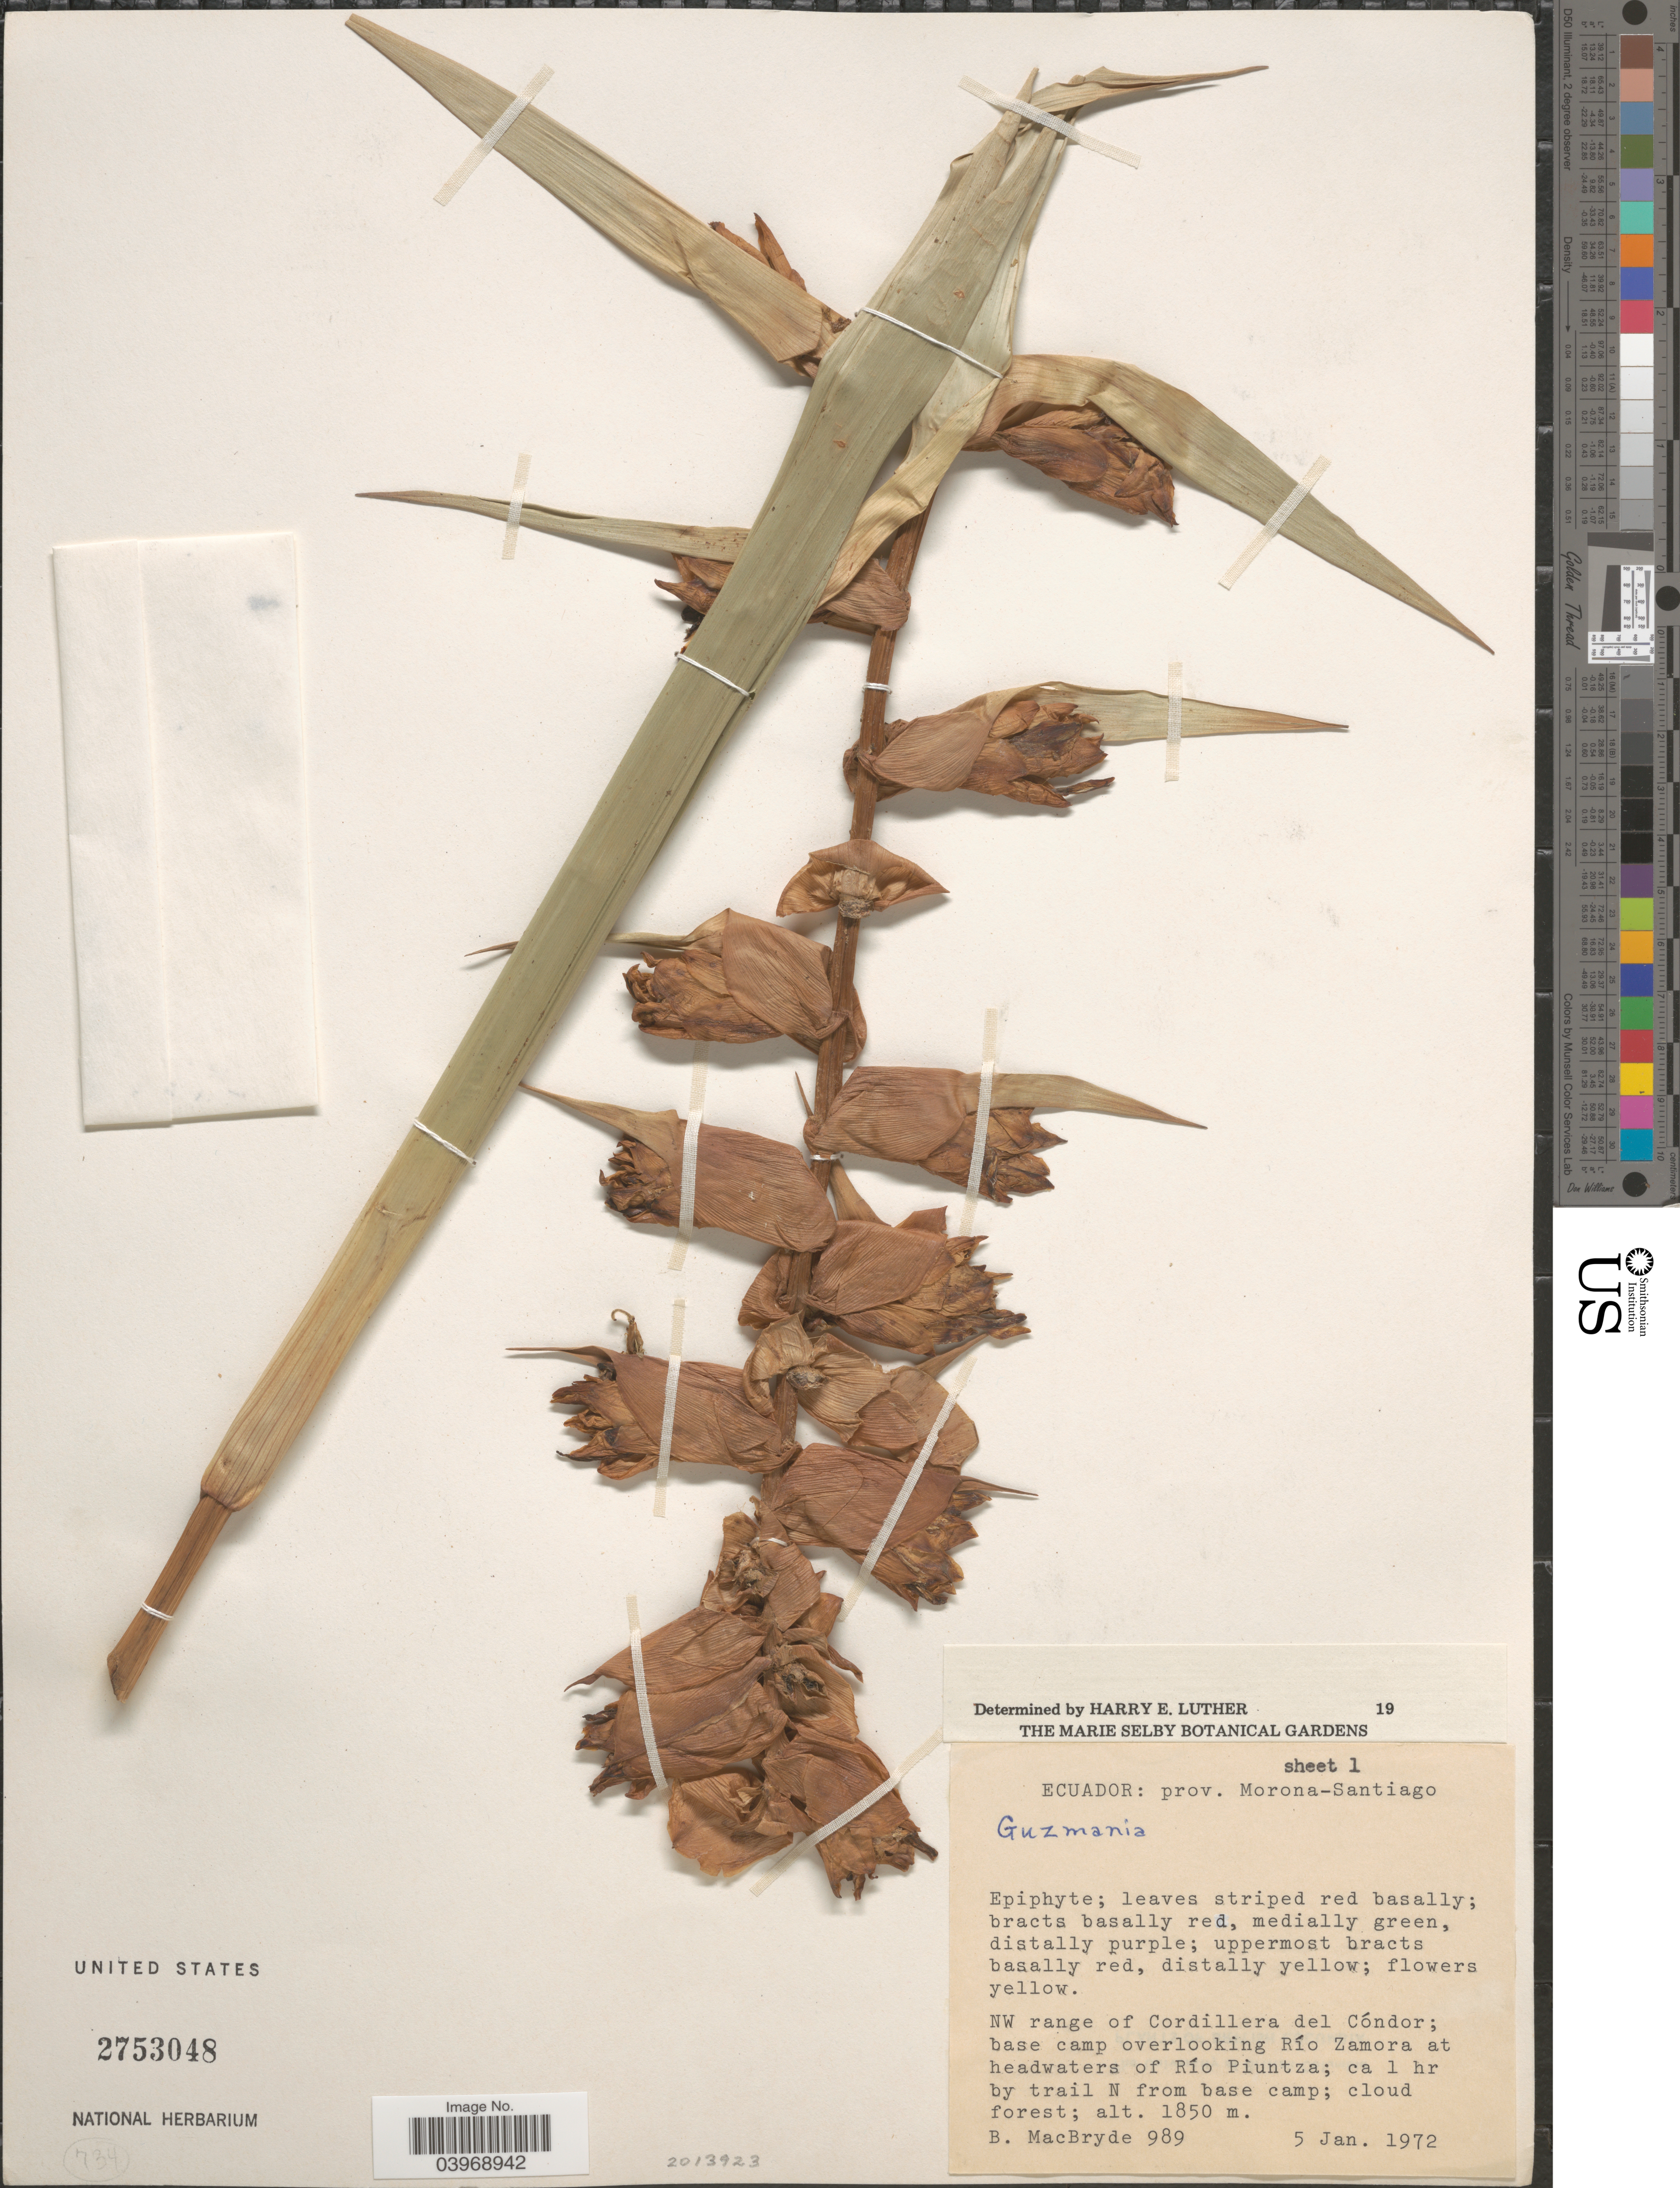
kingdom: Plantae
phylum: Tracheophyta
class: Liliopsida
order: Poales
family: Bromeliaceae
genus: Guzmania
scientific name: Guzmania sp.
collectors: B. MacBryde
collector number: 989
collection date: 1972-01-05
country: Ecuador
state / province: Morona-Santiago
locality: NW range of Cordillera del Cóndor; base camp overlooking Río Zamora at headwaters of Río Piuntza; ca 1 hr by trail N from base camp.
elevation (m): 1850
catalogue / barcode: US 2753048